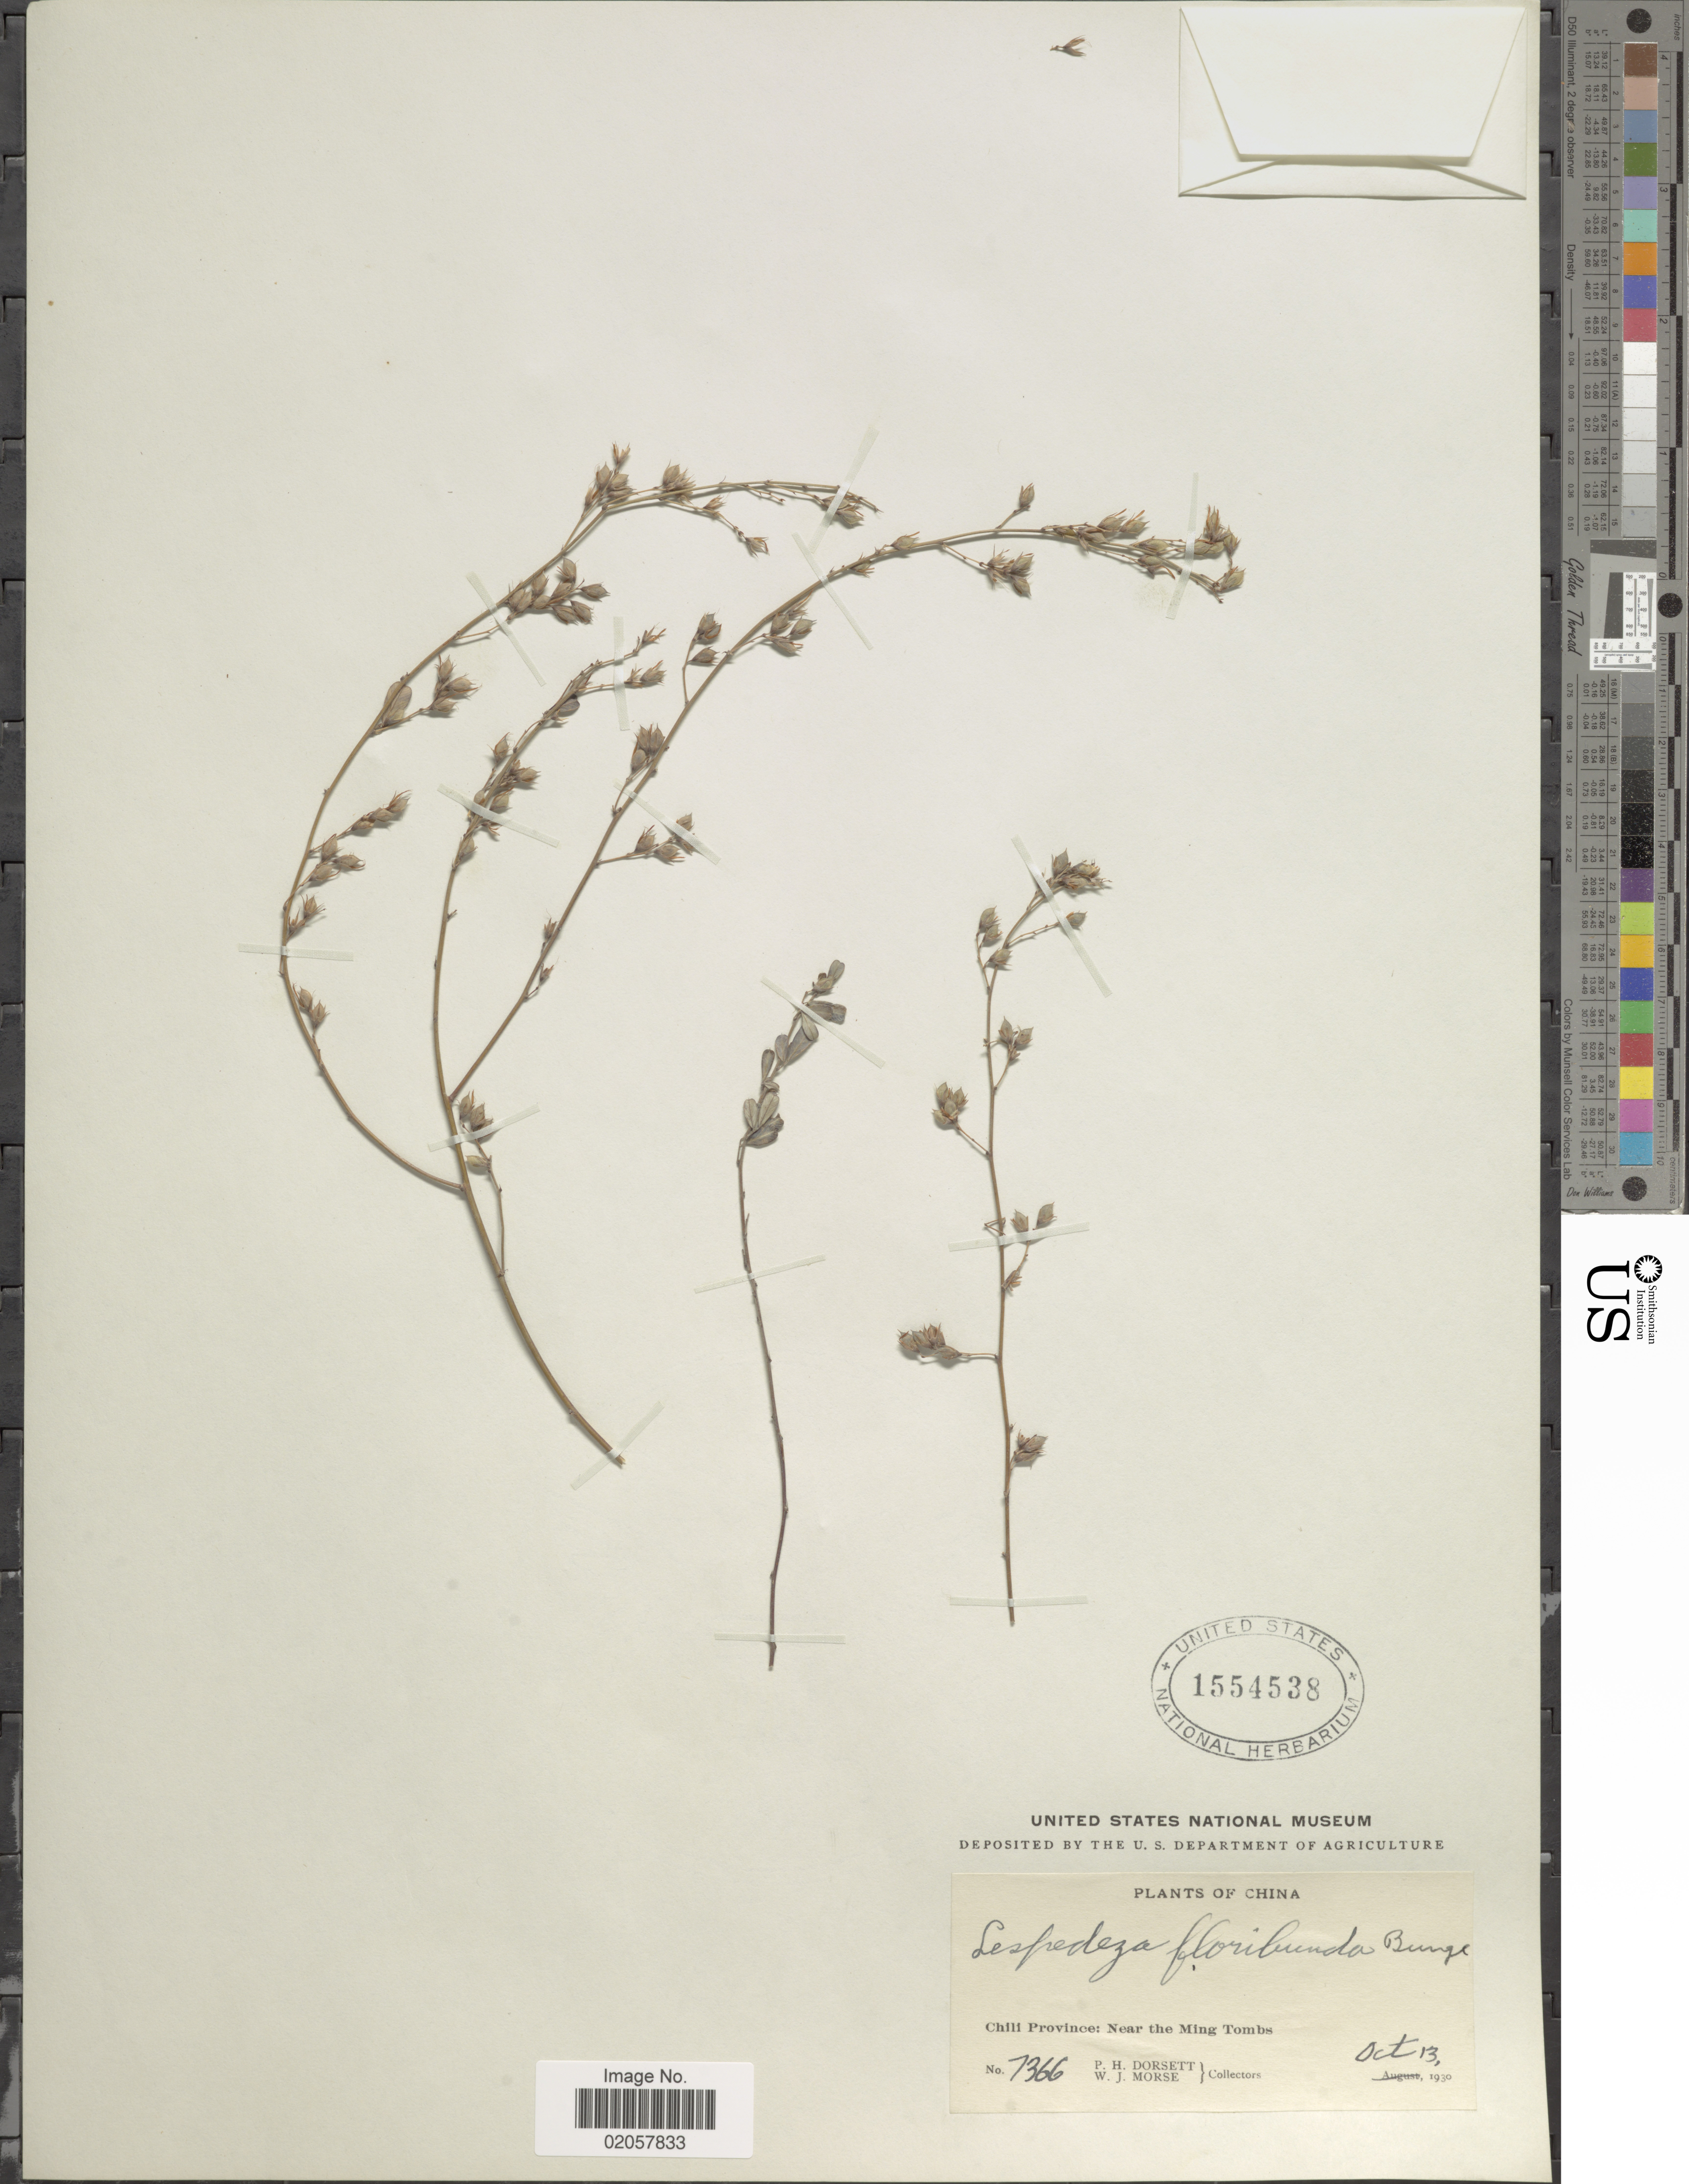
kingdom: Plantae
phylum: Tracheophyta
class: Magnoliopsida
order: Fabales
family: Fabaceae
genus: Lespedeza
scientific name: Lespedeza floribunda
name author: Bunge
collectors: P. H. Dorsett & W. J. Morse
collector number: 7366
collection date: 1930-10-13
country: China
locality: Chili Province: near the Ming Tombs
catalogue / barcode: US 1554538